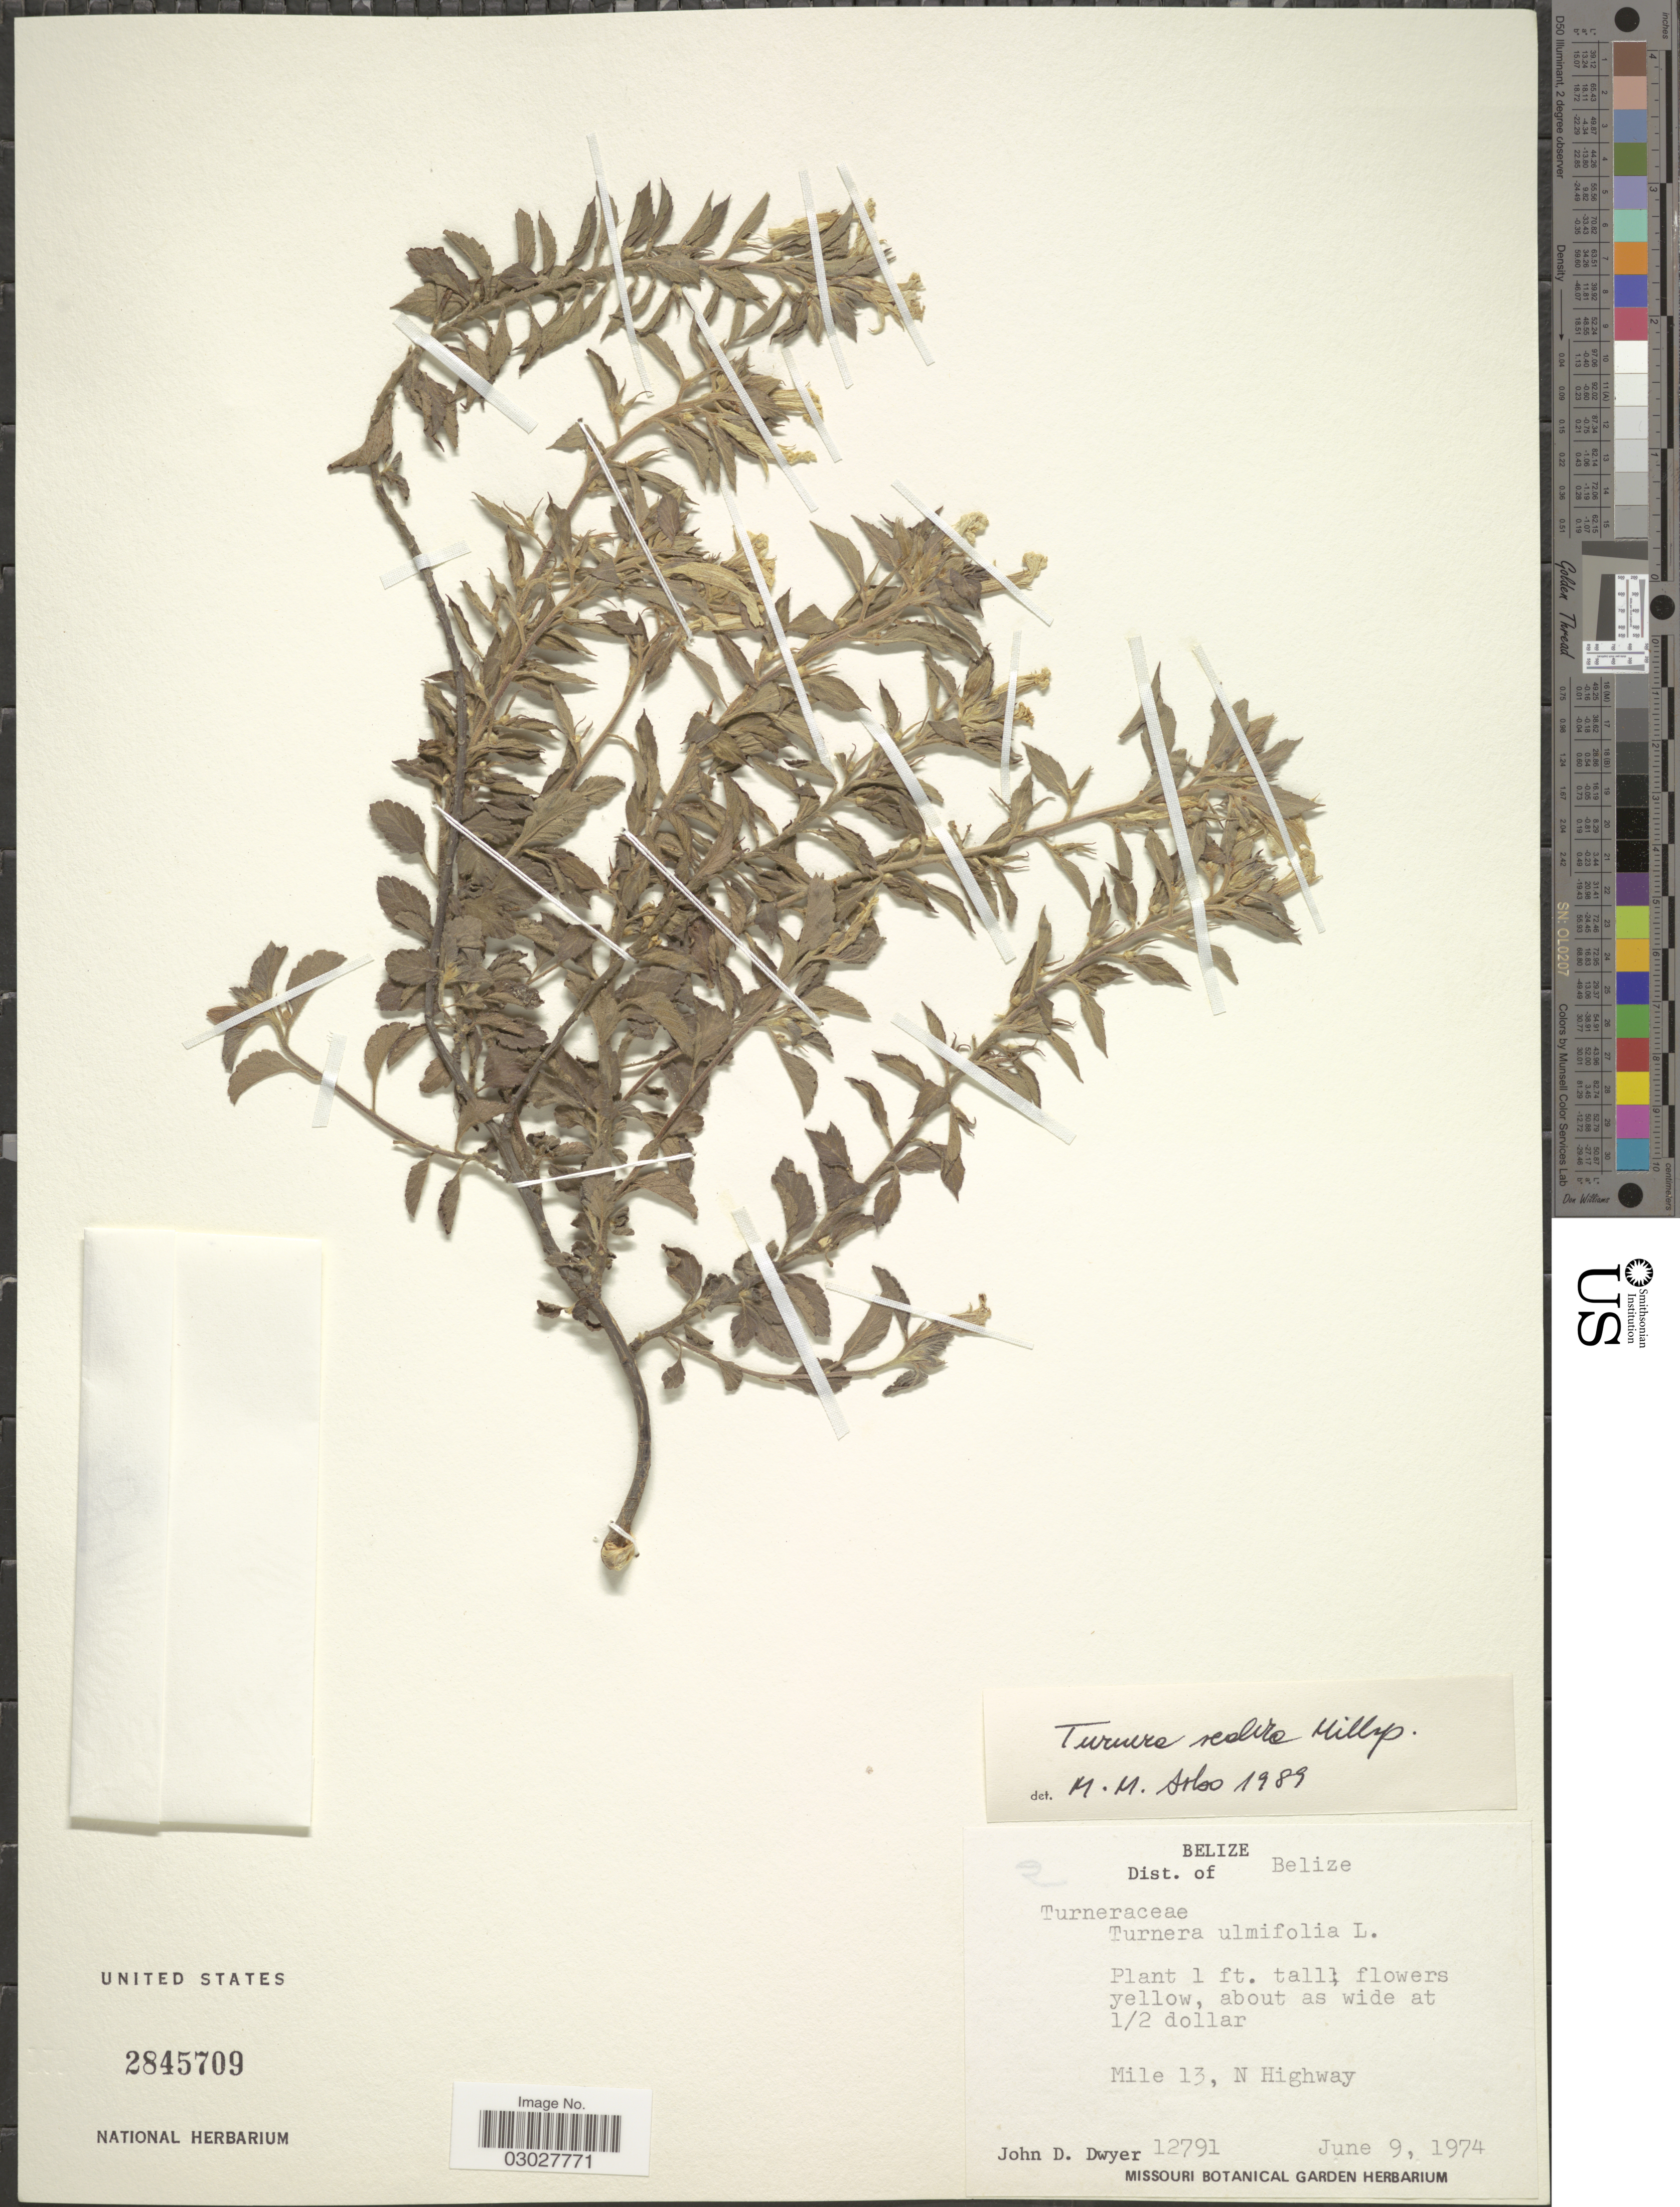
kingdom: Plantae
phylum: Tracheophyta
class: Magnoliopsida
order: Malpighiales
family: Turneraceae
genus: Turnera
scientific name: Turnera scabra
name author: Millsp.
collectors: J. D. Dwyer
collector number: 12791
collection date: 1974-06-09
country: Belize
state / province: Belize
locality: Dist. of Belize. Mile 13, N Highway.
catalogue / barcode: US 2845709